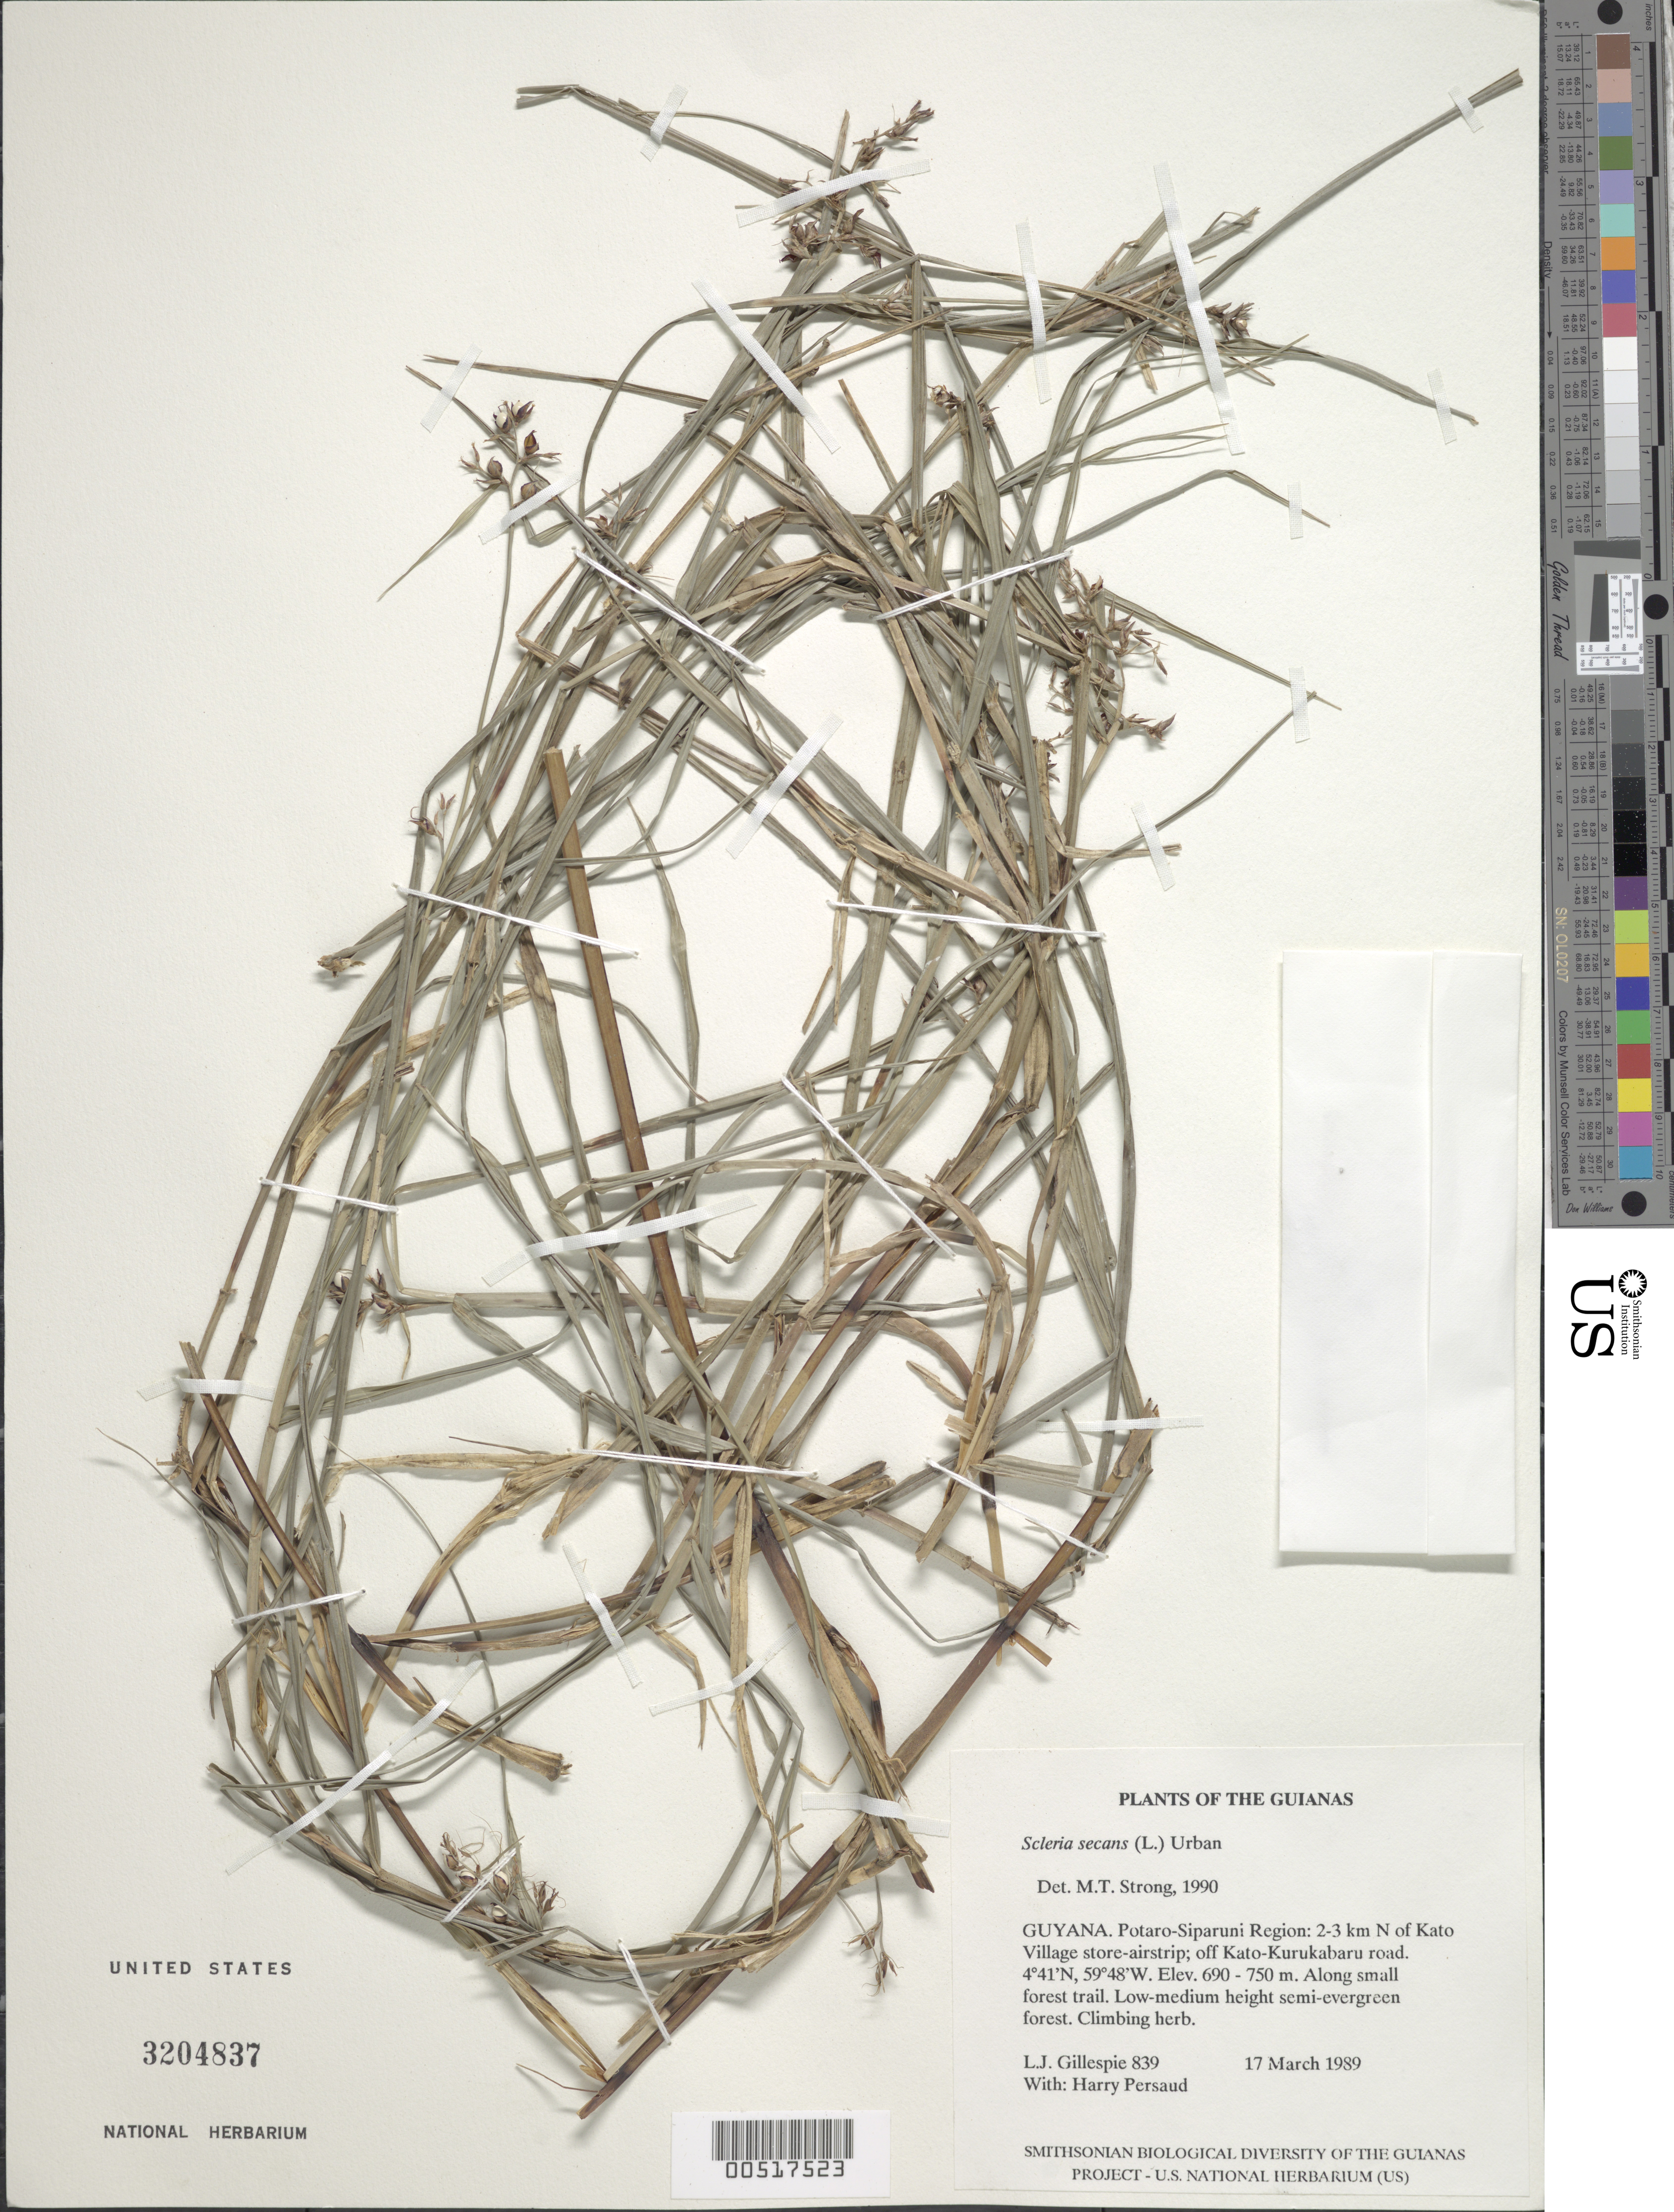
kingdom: Plantae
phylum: Tracheophyta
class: Liliopsida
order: Poales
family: Cyperaceae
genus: Scleria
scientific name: Scleria secans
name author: (L.) Urb.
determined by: Strong, M. T., (US), Smithsonian Institution - National Museum of Natural History (UNITED STATES)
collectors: L. J. Gillespie & H. Persaud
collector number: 839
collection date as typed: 17 March 1989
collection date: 1989-03-17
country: Guyana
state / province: Potaro-Siparuni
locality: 2-3 km N of Kato Village store-airstrip; off Kato-Kurukabaru road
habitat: Along small forest trail. Low-medium height semi-evergreen forest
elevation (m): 690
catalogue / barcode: US 3204837